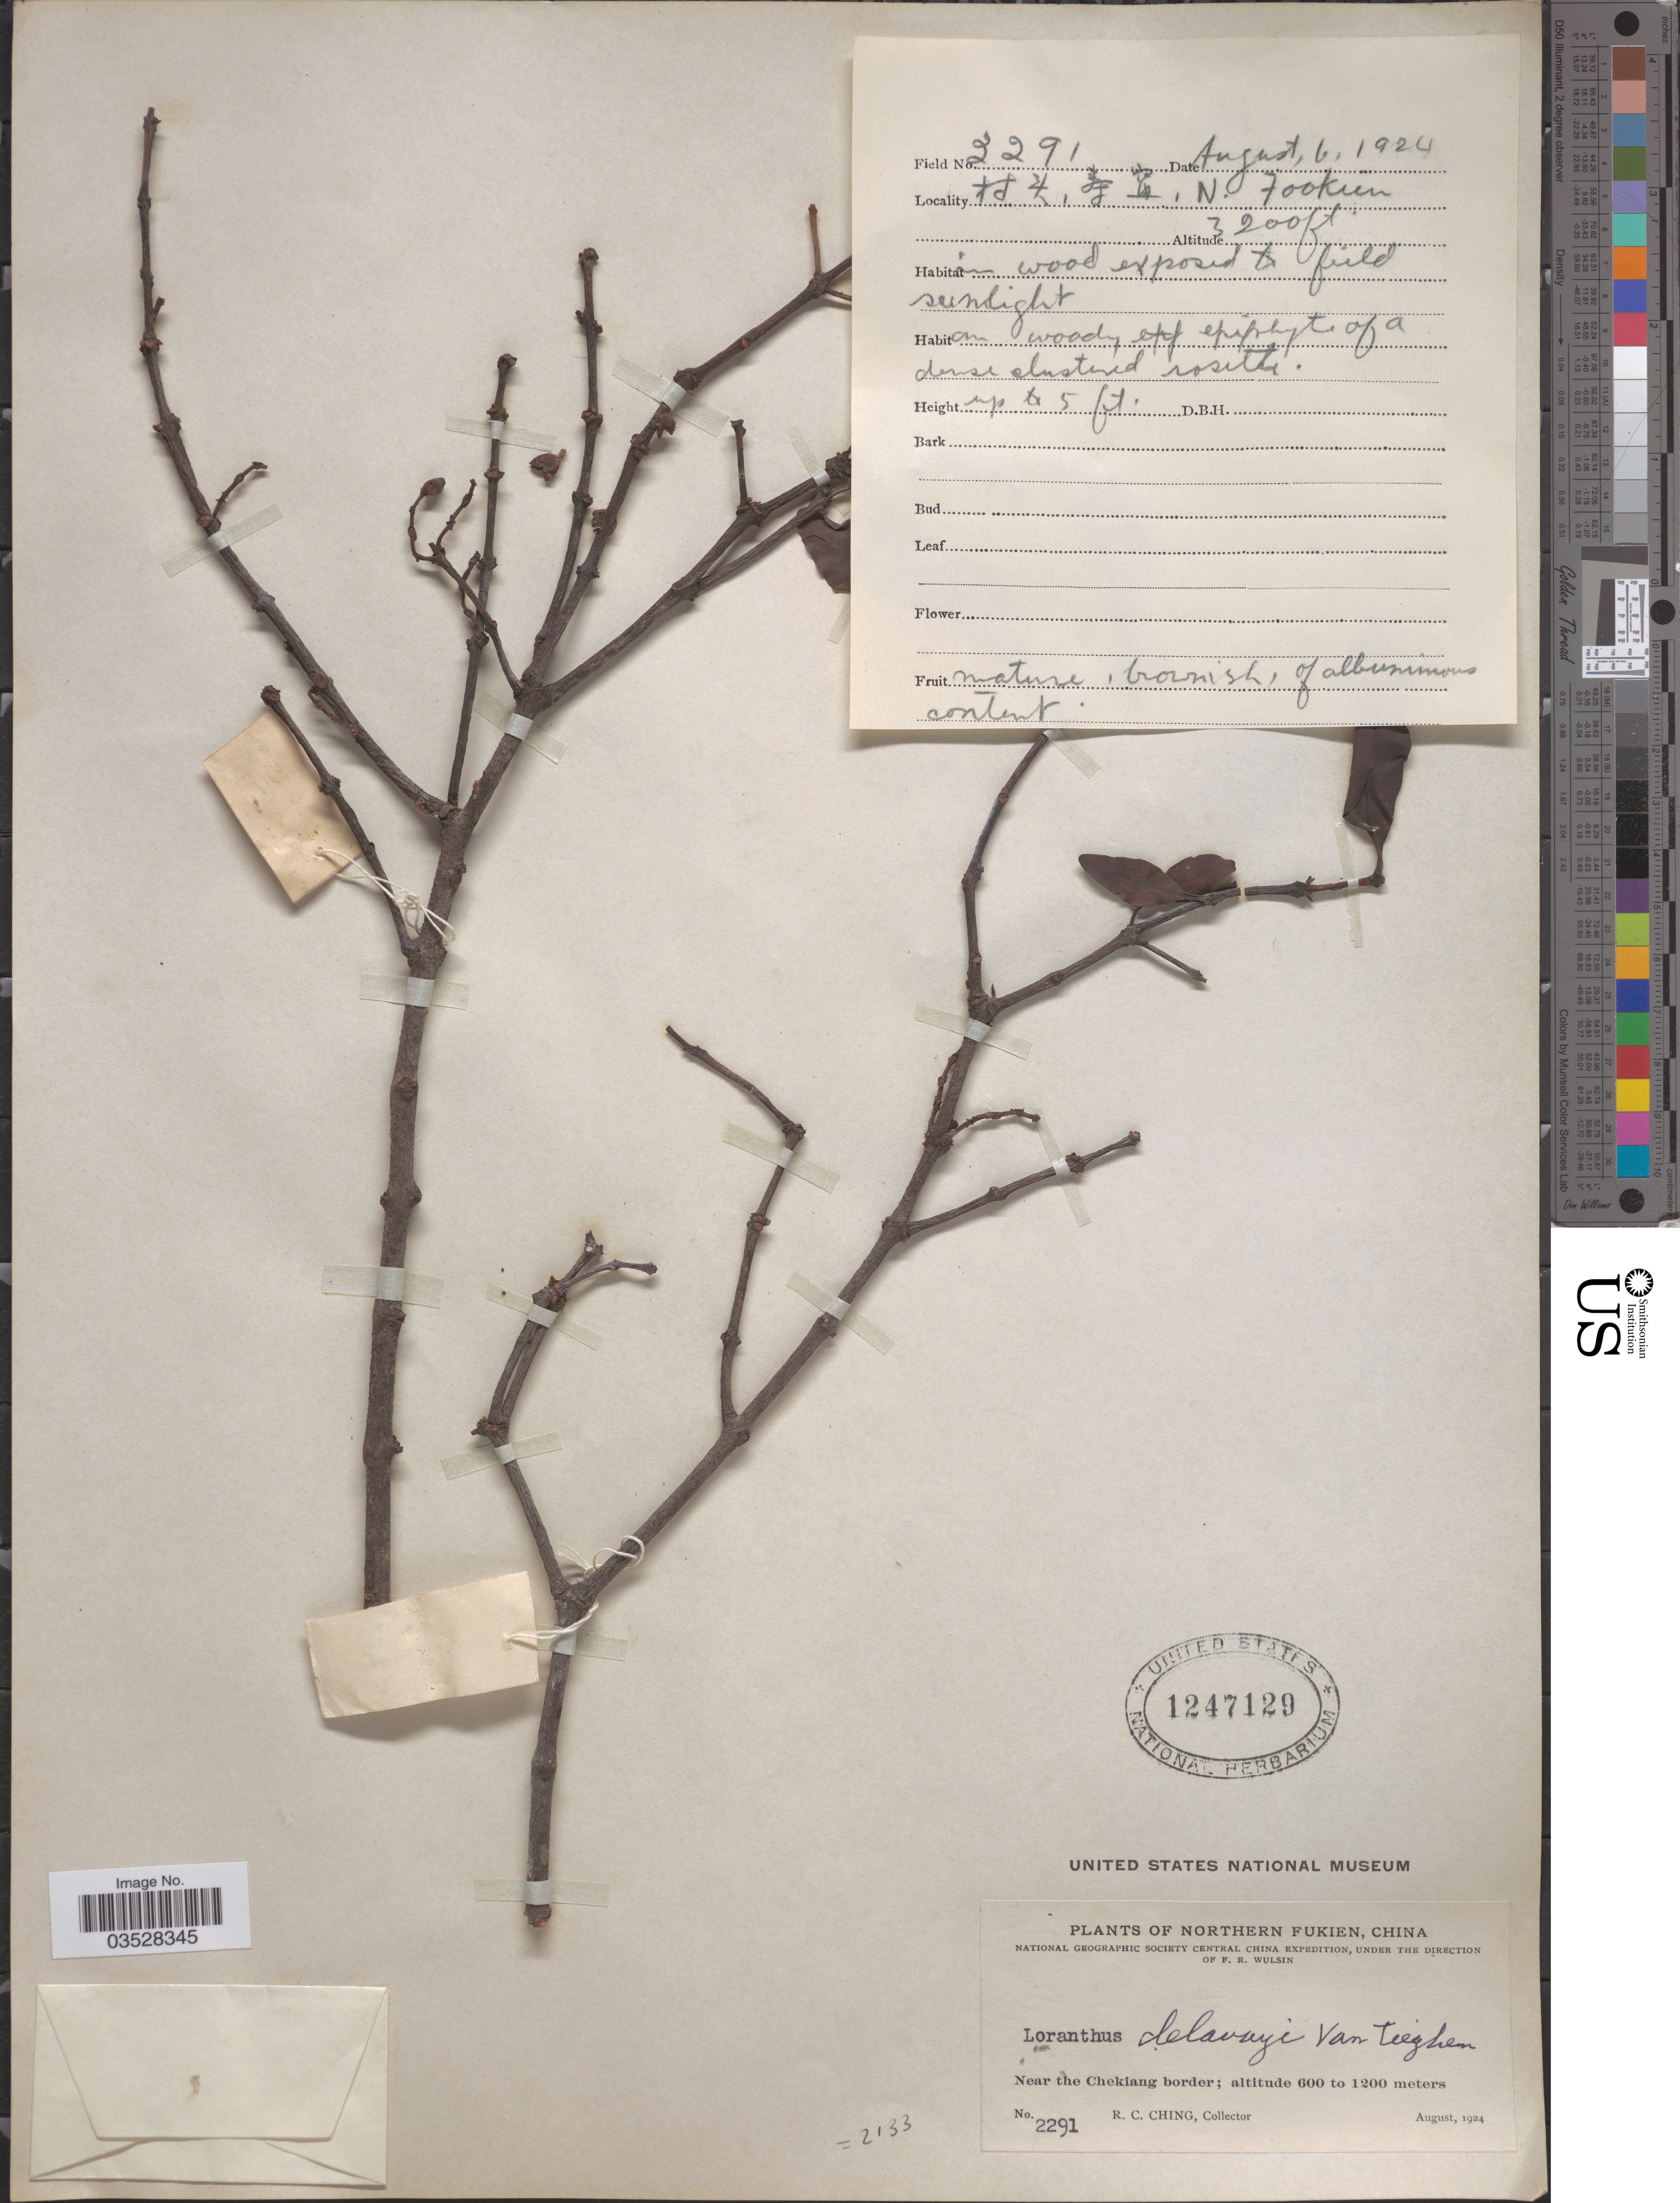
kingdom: Plantae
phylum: Tracheophyta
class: Magnoliopsida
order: Santalales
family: Loranthaceae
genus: Loranthus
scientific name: Loranthus delavayi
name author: Tiegh.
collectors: R. C. Ching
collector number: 2291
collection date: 1924-08-06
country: China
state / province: Fujian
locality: Northern Fukien. Near the Chekiang border. X, X, N. Fookien.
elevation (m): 975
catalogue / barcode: US 1247129